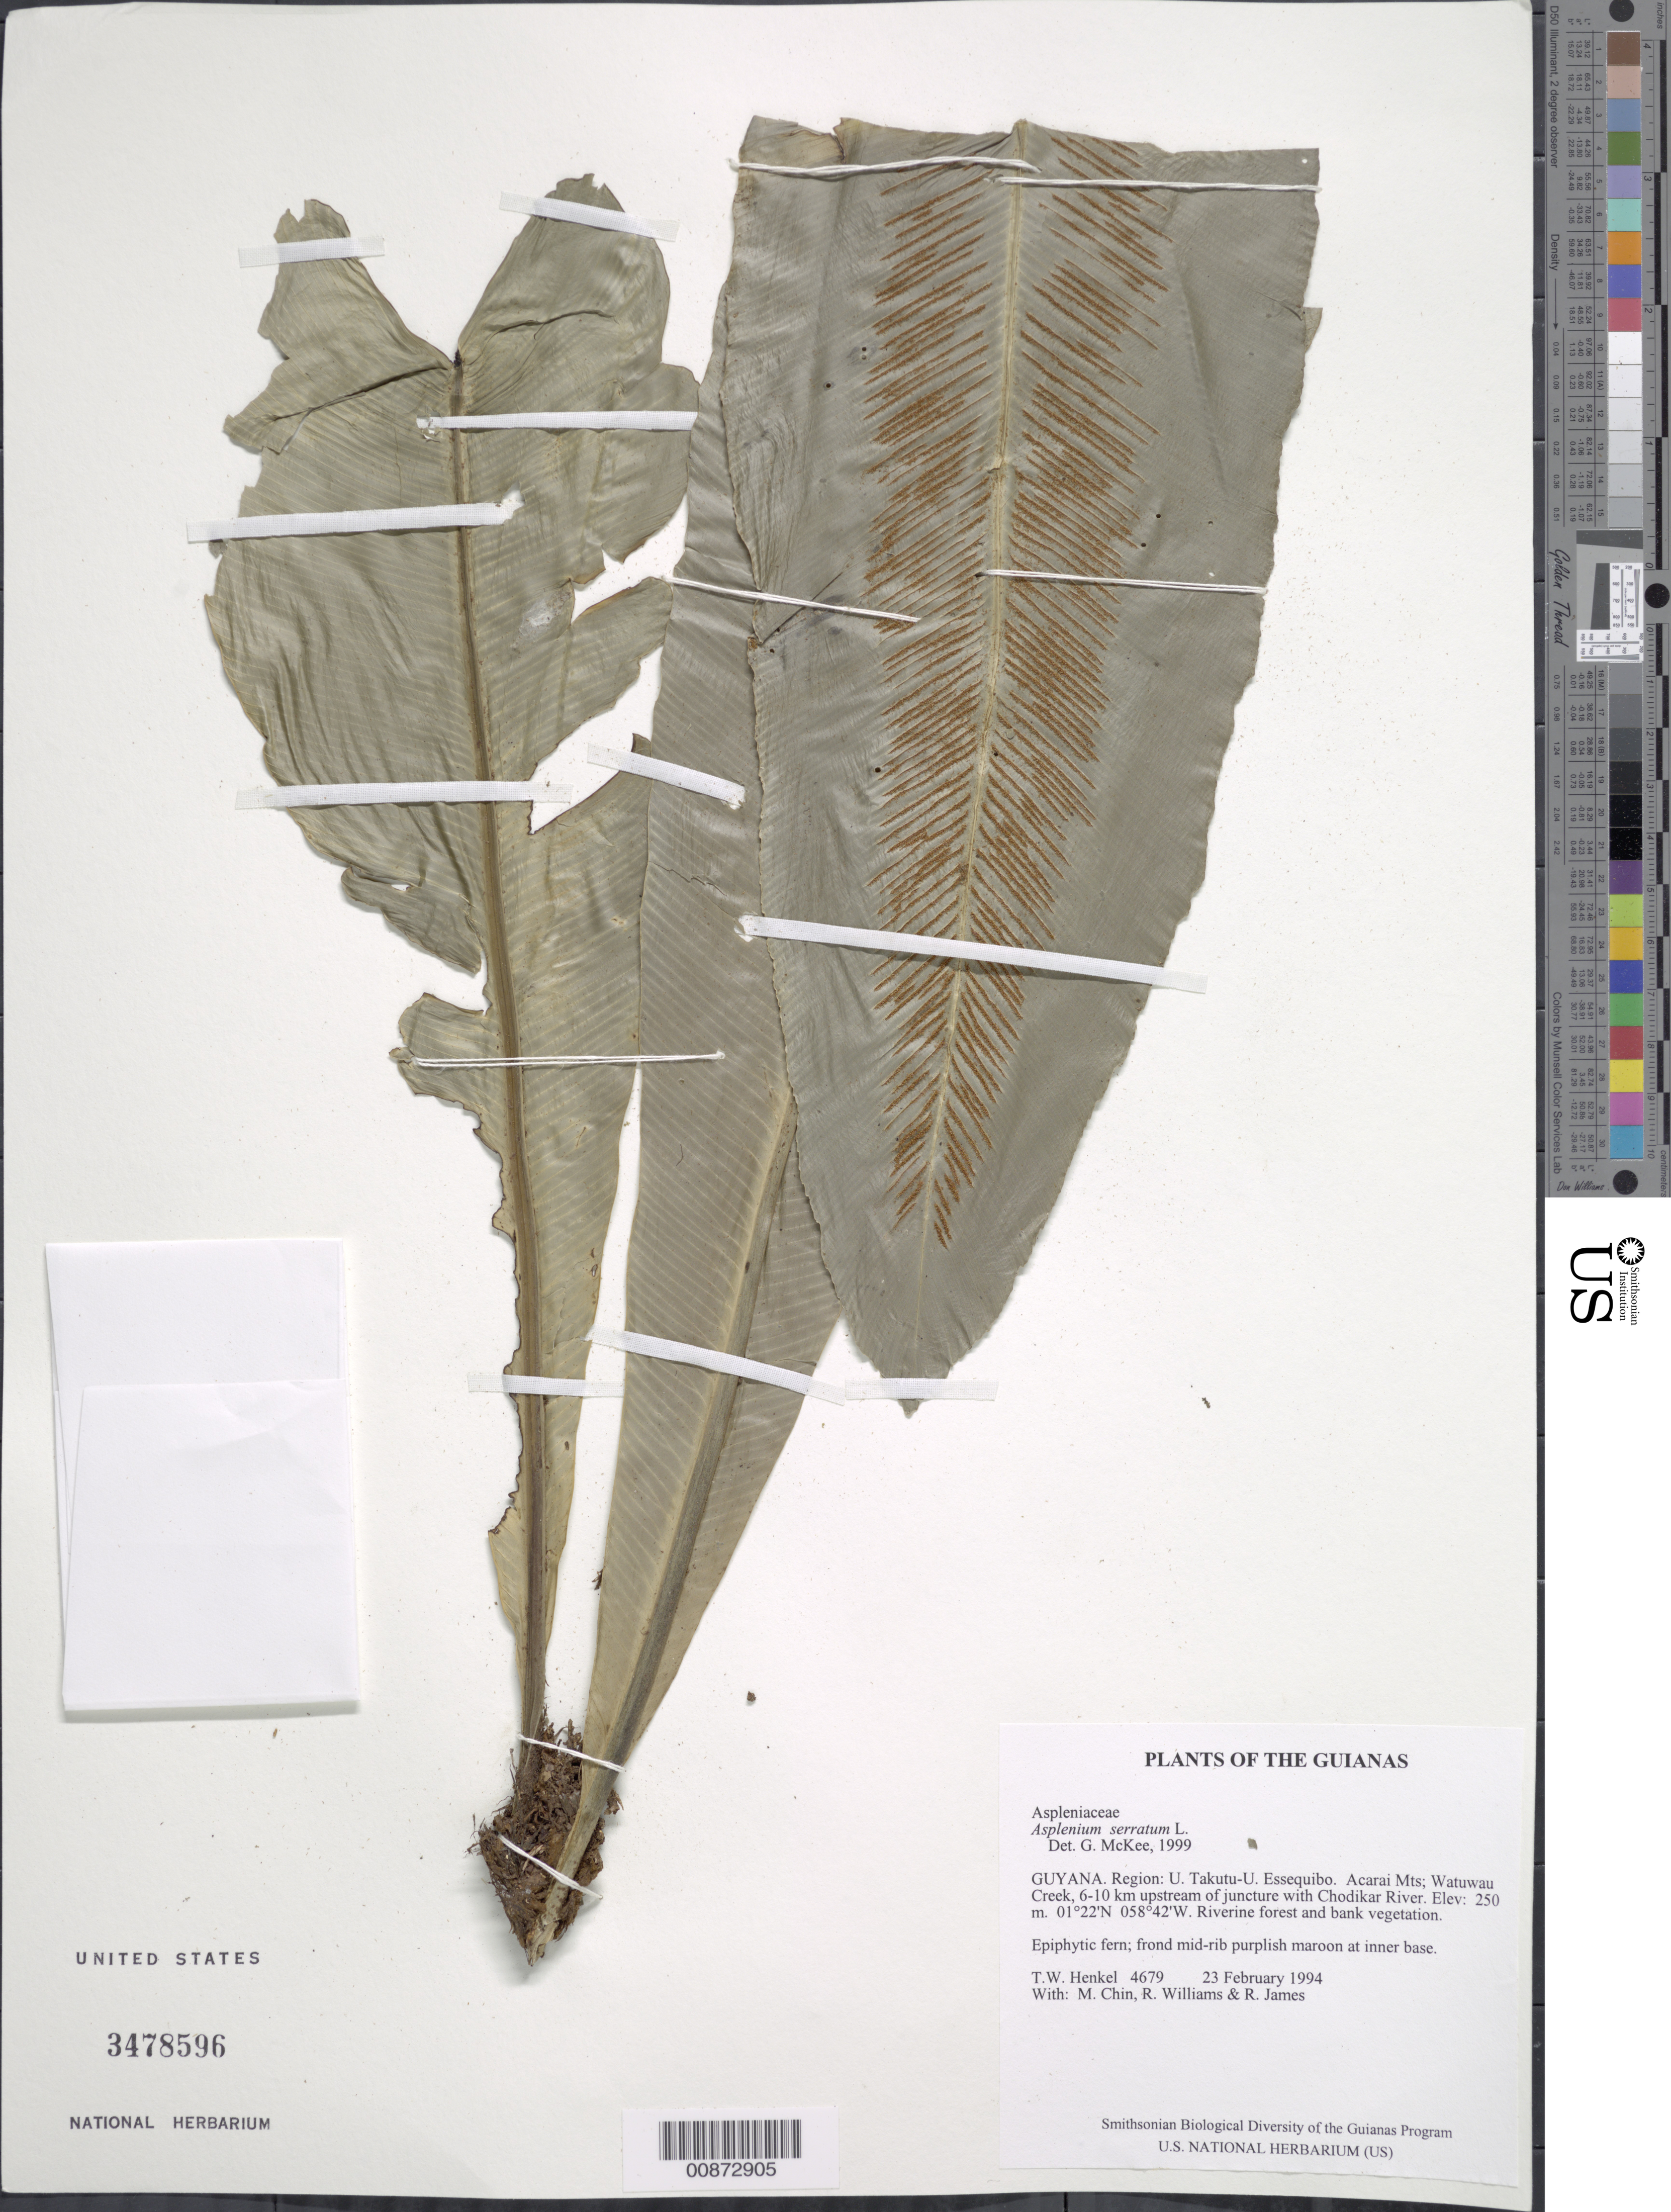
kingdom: Plantae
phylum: Tracheophyta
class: Polypodiopsida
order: Polypodiales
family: Aspleniaceae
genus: Asplenium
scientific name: Asplenium serratum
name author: L.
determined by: McKee, G. S., (US), NMNH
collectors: T. Henkel, M. Chin, R. Williams & R. James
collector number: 4679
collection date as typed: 23 February 1994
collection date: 1994-02-23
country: Guyana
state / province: U. Takutu-U. Essequibo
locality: Acarai Mts; Watuwau Creek, 6-10 km upstream of juncture with Chodikar River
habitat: Riverine forest and bank vegetation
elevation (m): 250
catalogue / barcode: US 3478596